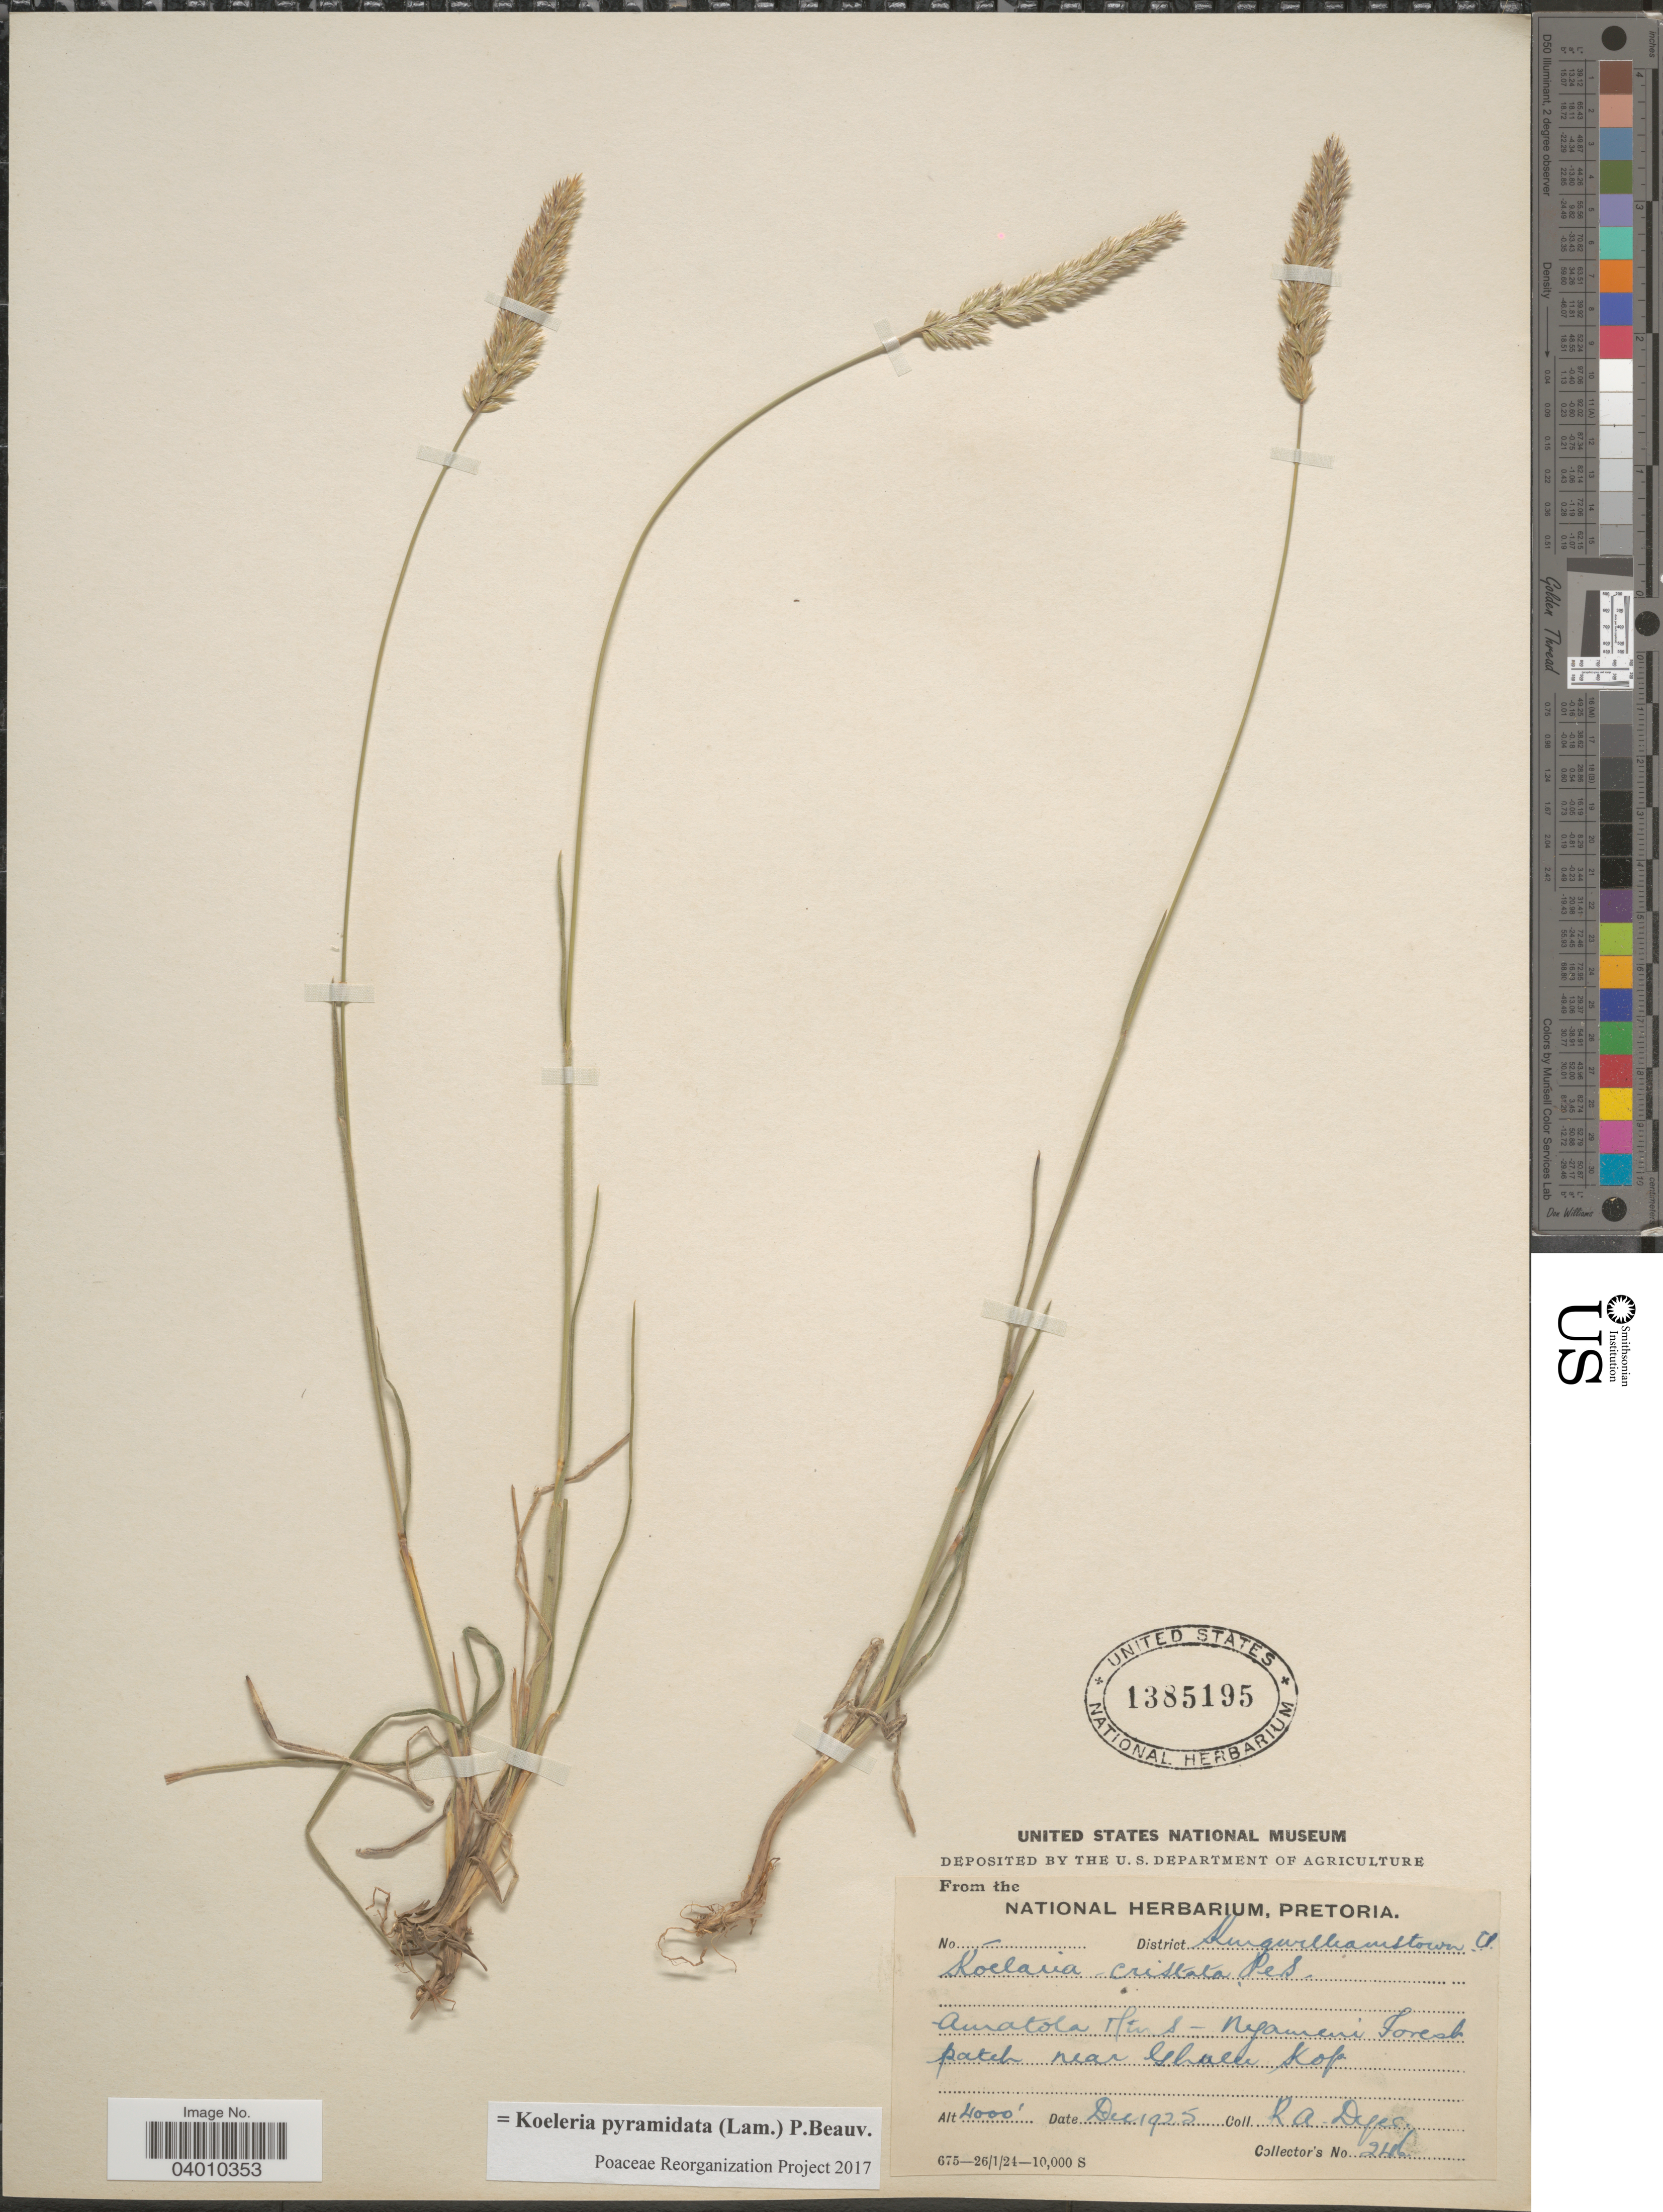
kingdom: Plantae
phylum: Tracheophyta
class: Liliopsida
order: Poales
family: Poaceae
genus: Koeleria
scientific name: Koeleria pyramidata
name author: (Lam.) P. Beauv.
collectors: R. Deges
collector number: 246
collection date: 1925-12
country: South Africa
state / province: Eastern Cape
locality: District Kingwilliamstown. Amatola Mtns - Nyameni Forest patch near Ghalu Kop.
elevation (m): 1219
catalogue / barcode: US 1385195